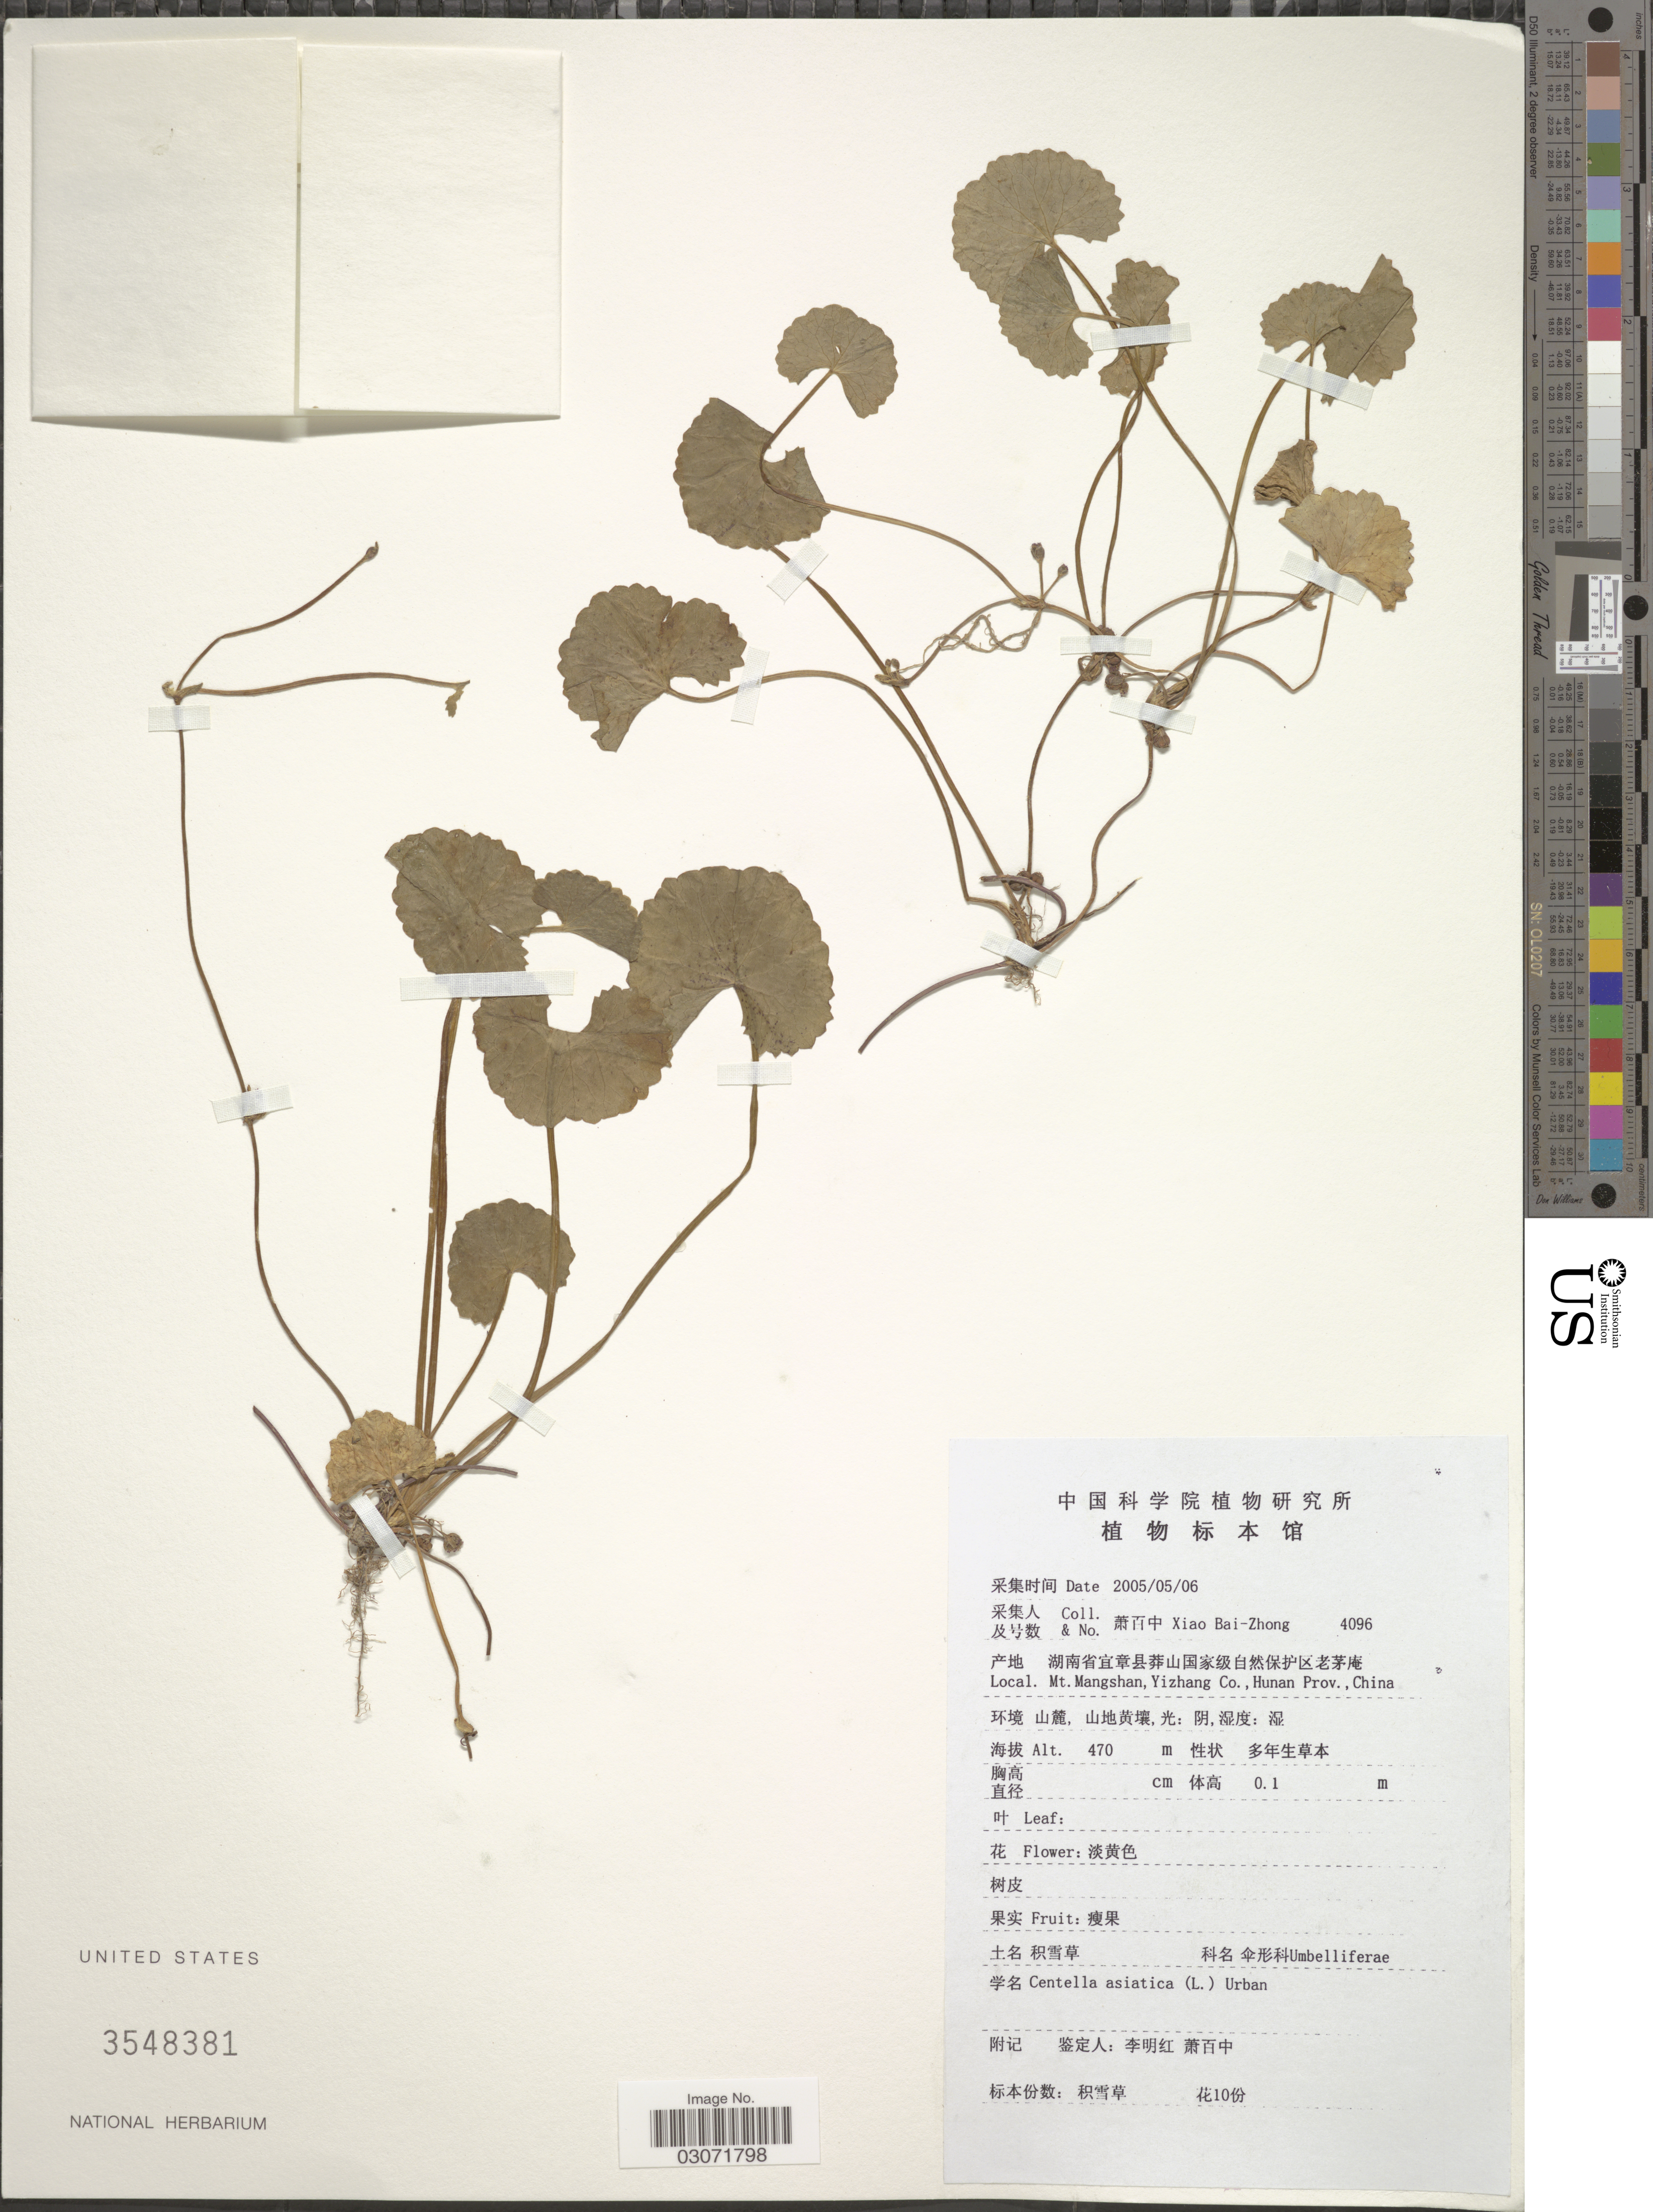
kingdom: Plantae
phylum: Tracheophyta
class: Magnoliopsida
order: Apiales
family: Apiaceae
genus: Centella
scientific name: Centella asiatica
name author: (L.) Urb.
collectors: B. Z. Xiao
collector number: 4096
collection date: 2005-05-06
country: China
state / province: Hunan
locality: Mt. Mangshan, Yizhang Co.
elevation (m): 470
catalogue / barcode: US 3548381